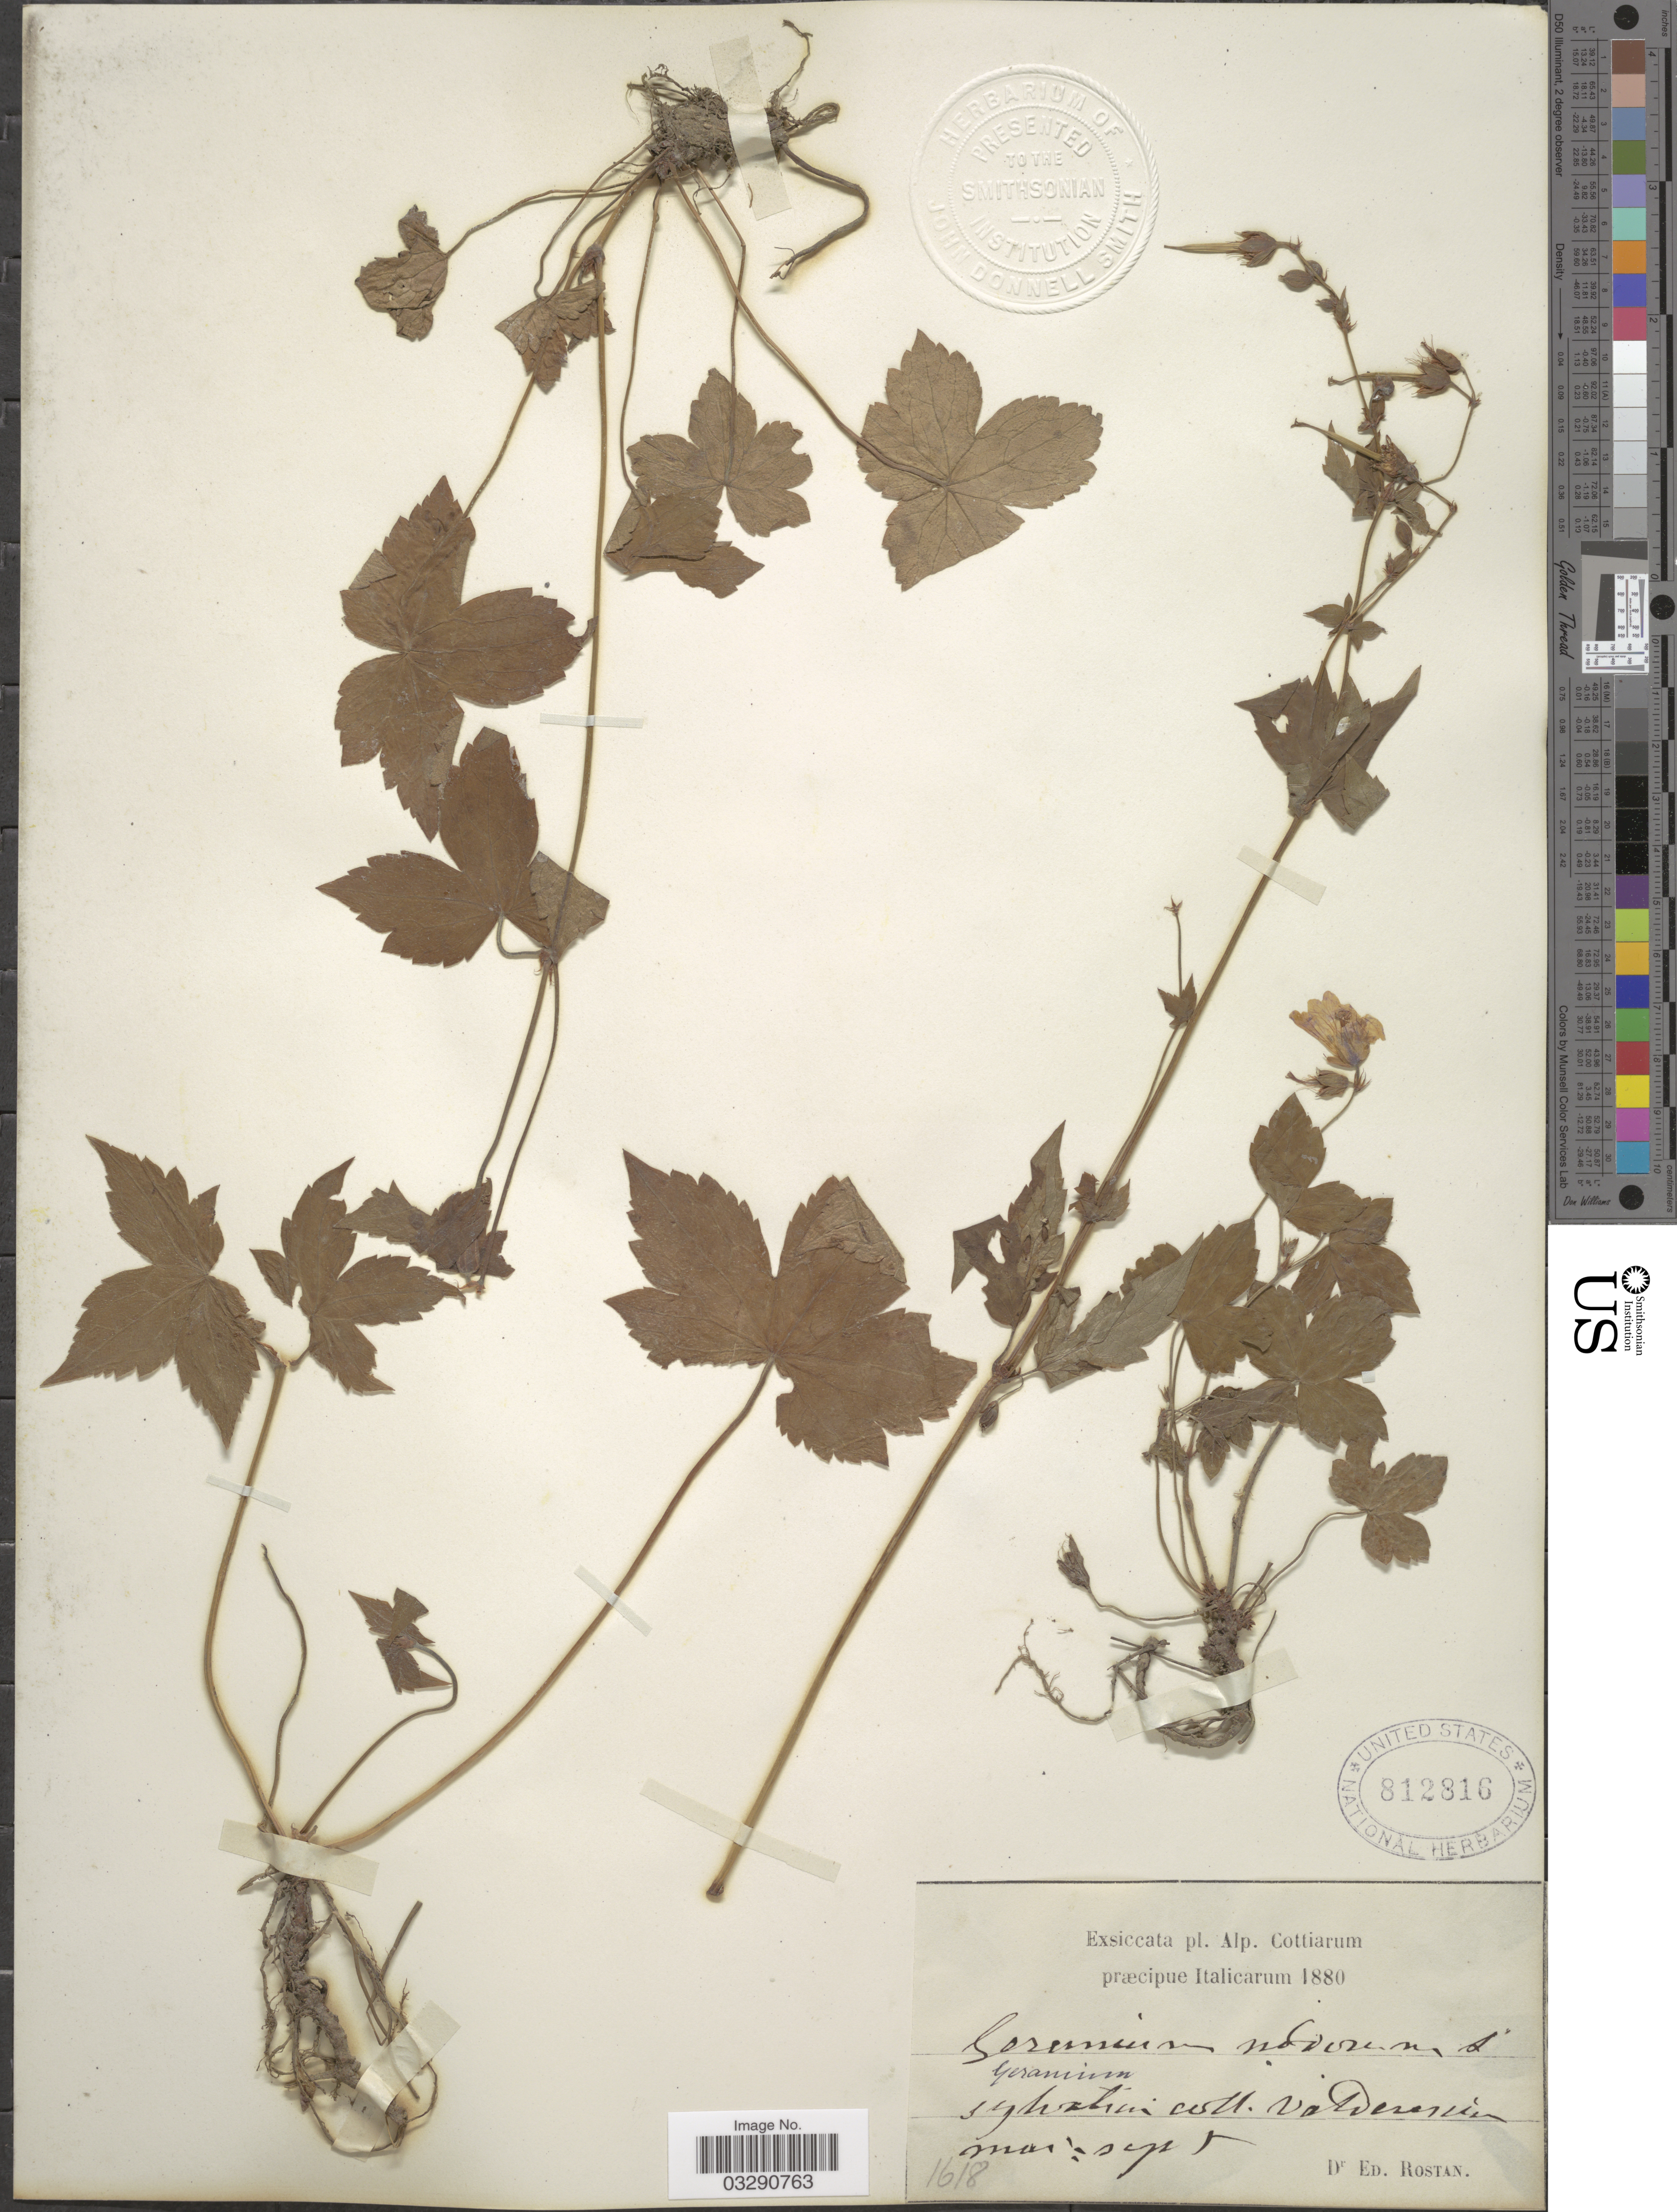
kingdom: Plantae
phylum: Tracheophyta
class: Magnoliopsida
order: Geraniales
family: Geraniaceae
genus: Geranium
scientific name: Geranium nodosum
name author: L.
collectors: E. Rostan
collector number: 1618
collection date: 1880-05/1880-09-05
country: Italy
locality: Alp. Cottiarum præcipue Italicarum.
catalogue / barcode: US 812816